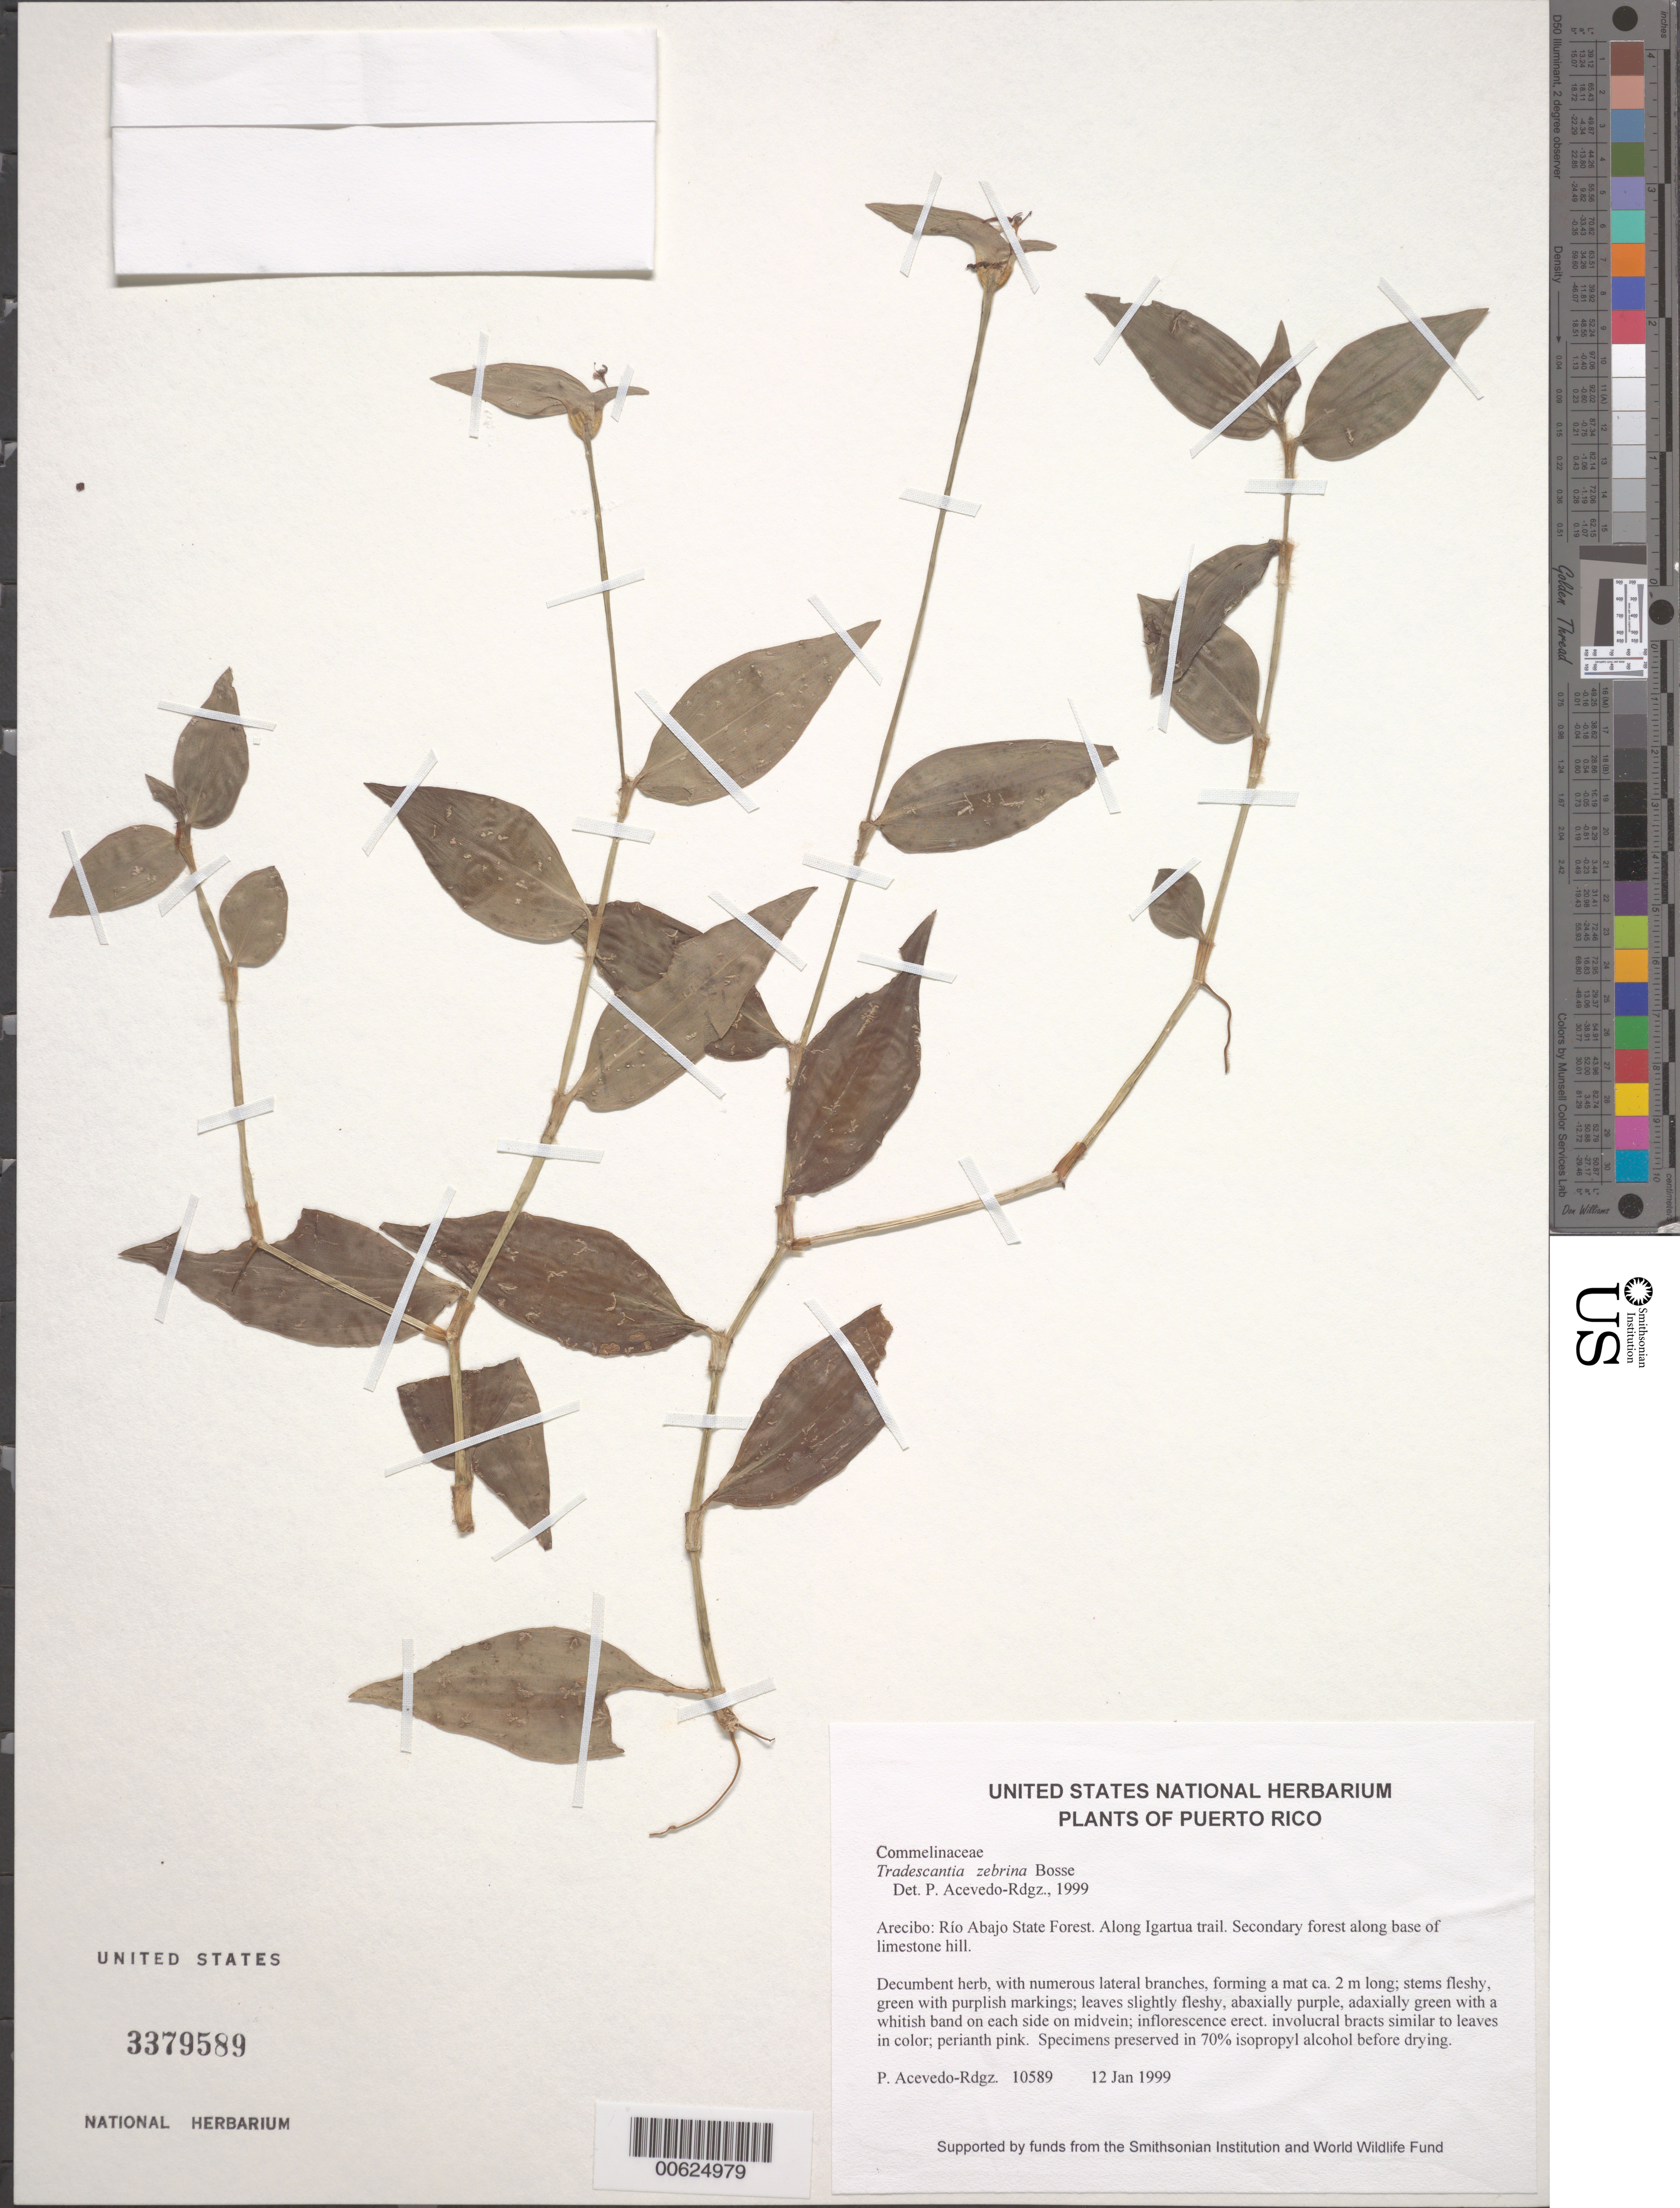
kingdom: Plantae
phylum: Tracheophyta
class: Liliopsida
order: Commelinales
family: Commelinaceae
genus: Tradescantia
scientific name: Tradescantia zebrina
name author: Bosse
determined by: Acevedo-Rodríguez, P., (BOT), Smithsonian Institution - National Museum of Natural History (UNITED STATES)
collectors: P. Acevedo-Rodr.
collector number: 10589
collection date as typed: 12 Jan 1999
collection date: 1999-01-12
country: Puerto Rico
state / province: Arecibo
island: Puerto Rico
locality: Arecibo; Río Abajo State Forest. Along Igartua trail.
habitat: Secondary forest along base of limestone hill.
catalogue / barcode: US 3379589